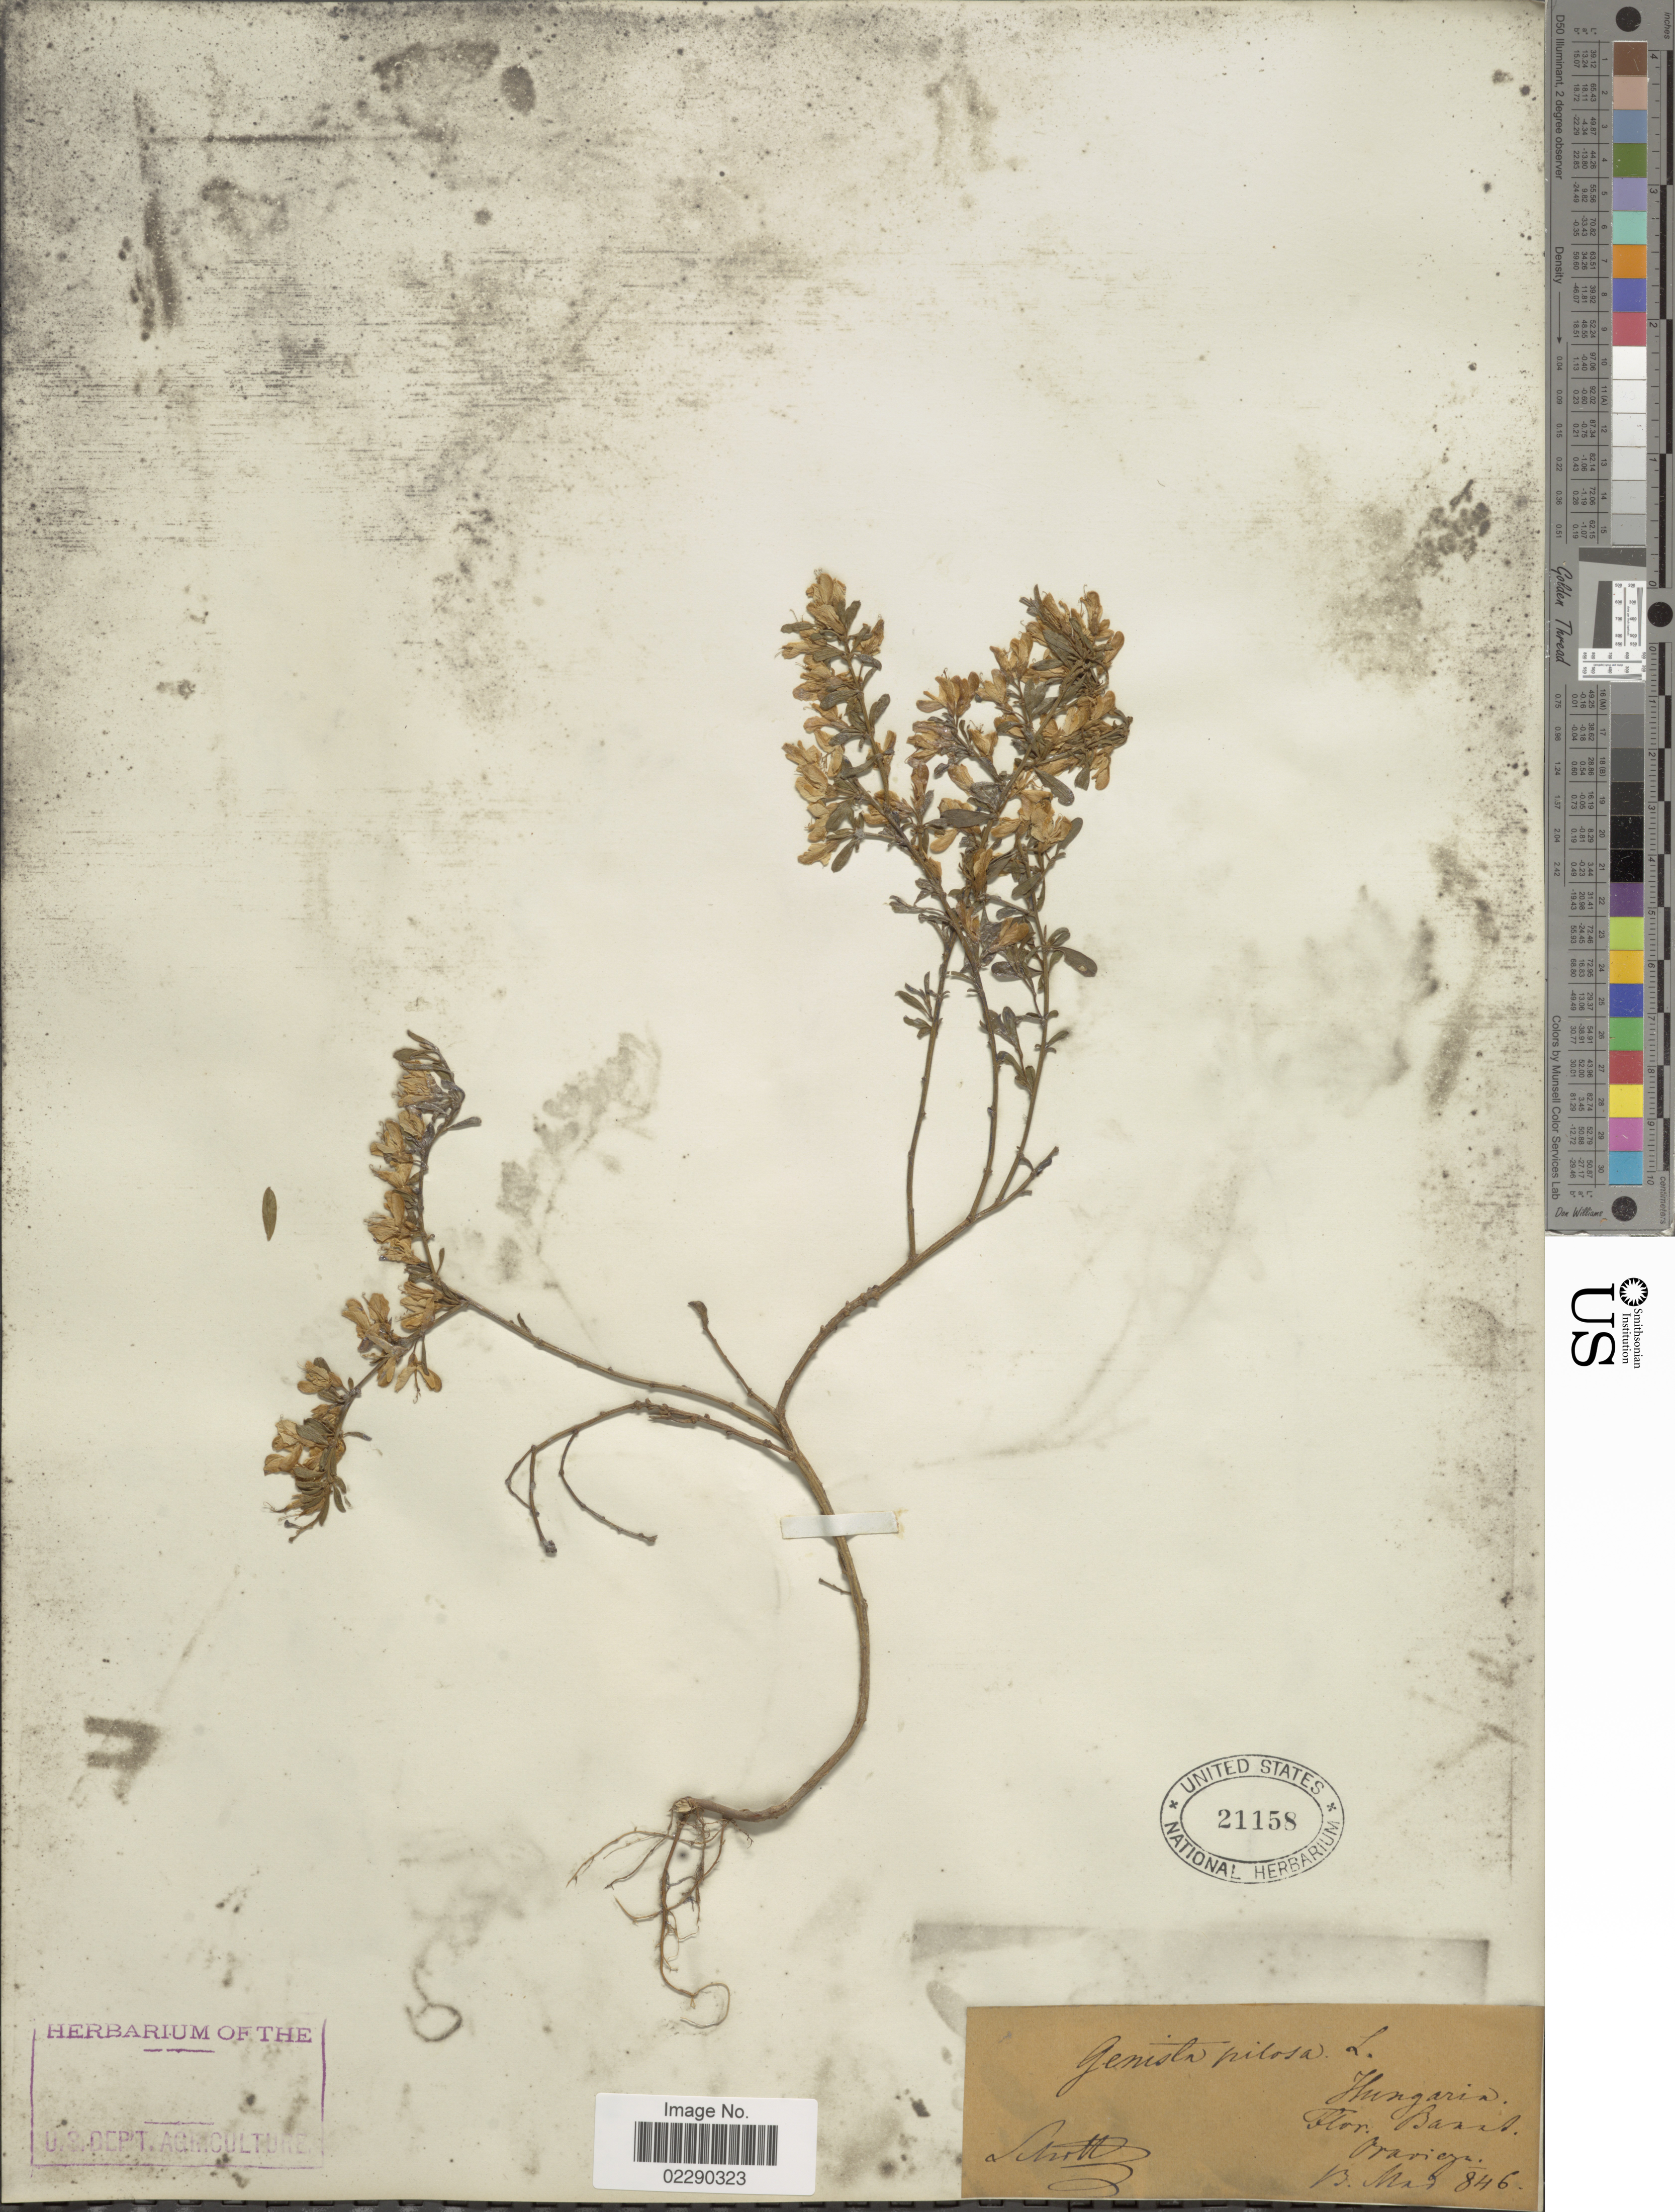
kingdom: Plantae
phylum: Tracheophyta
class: Magnoliopsida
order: Fabales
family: Fabaceae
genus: Genista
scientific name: Genista pilosa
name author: L.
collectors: Schott, --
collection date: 1846-03-13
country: Romania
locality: Flor. Banat, Oravicza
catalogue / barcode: US 21158